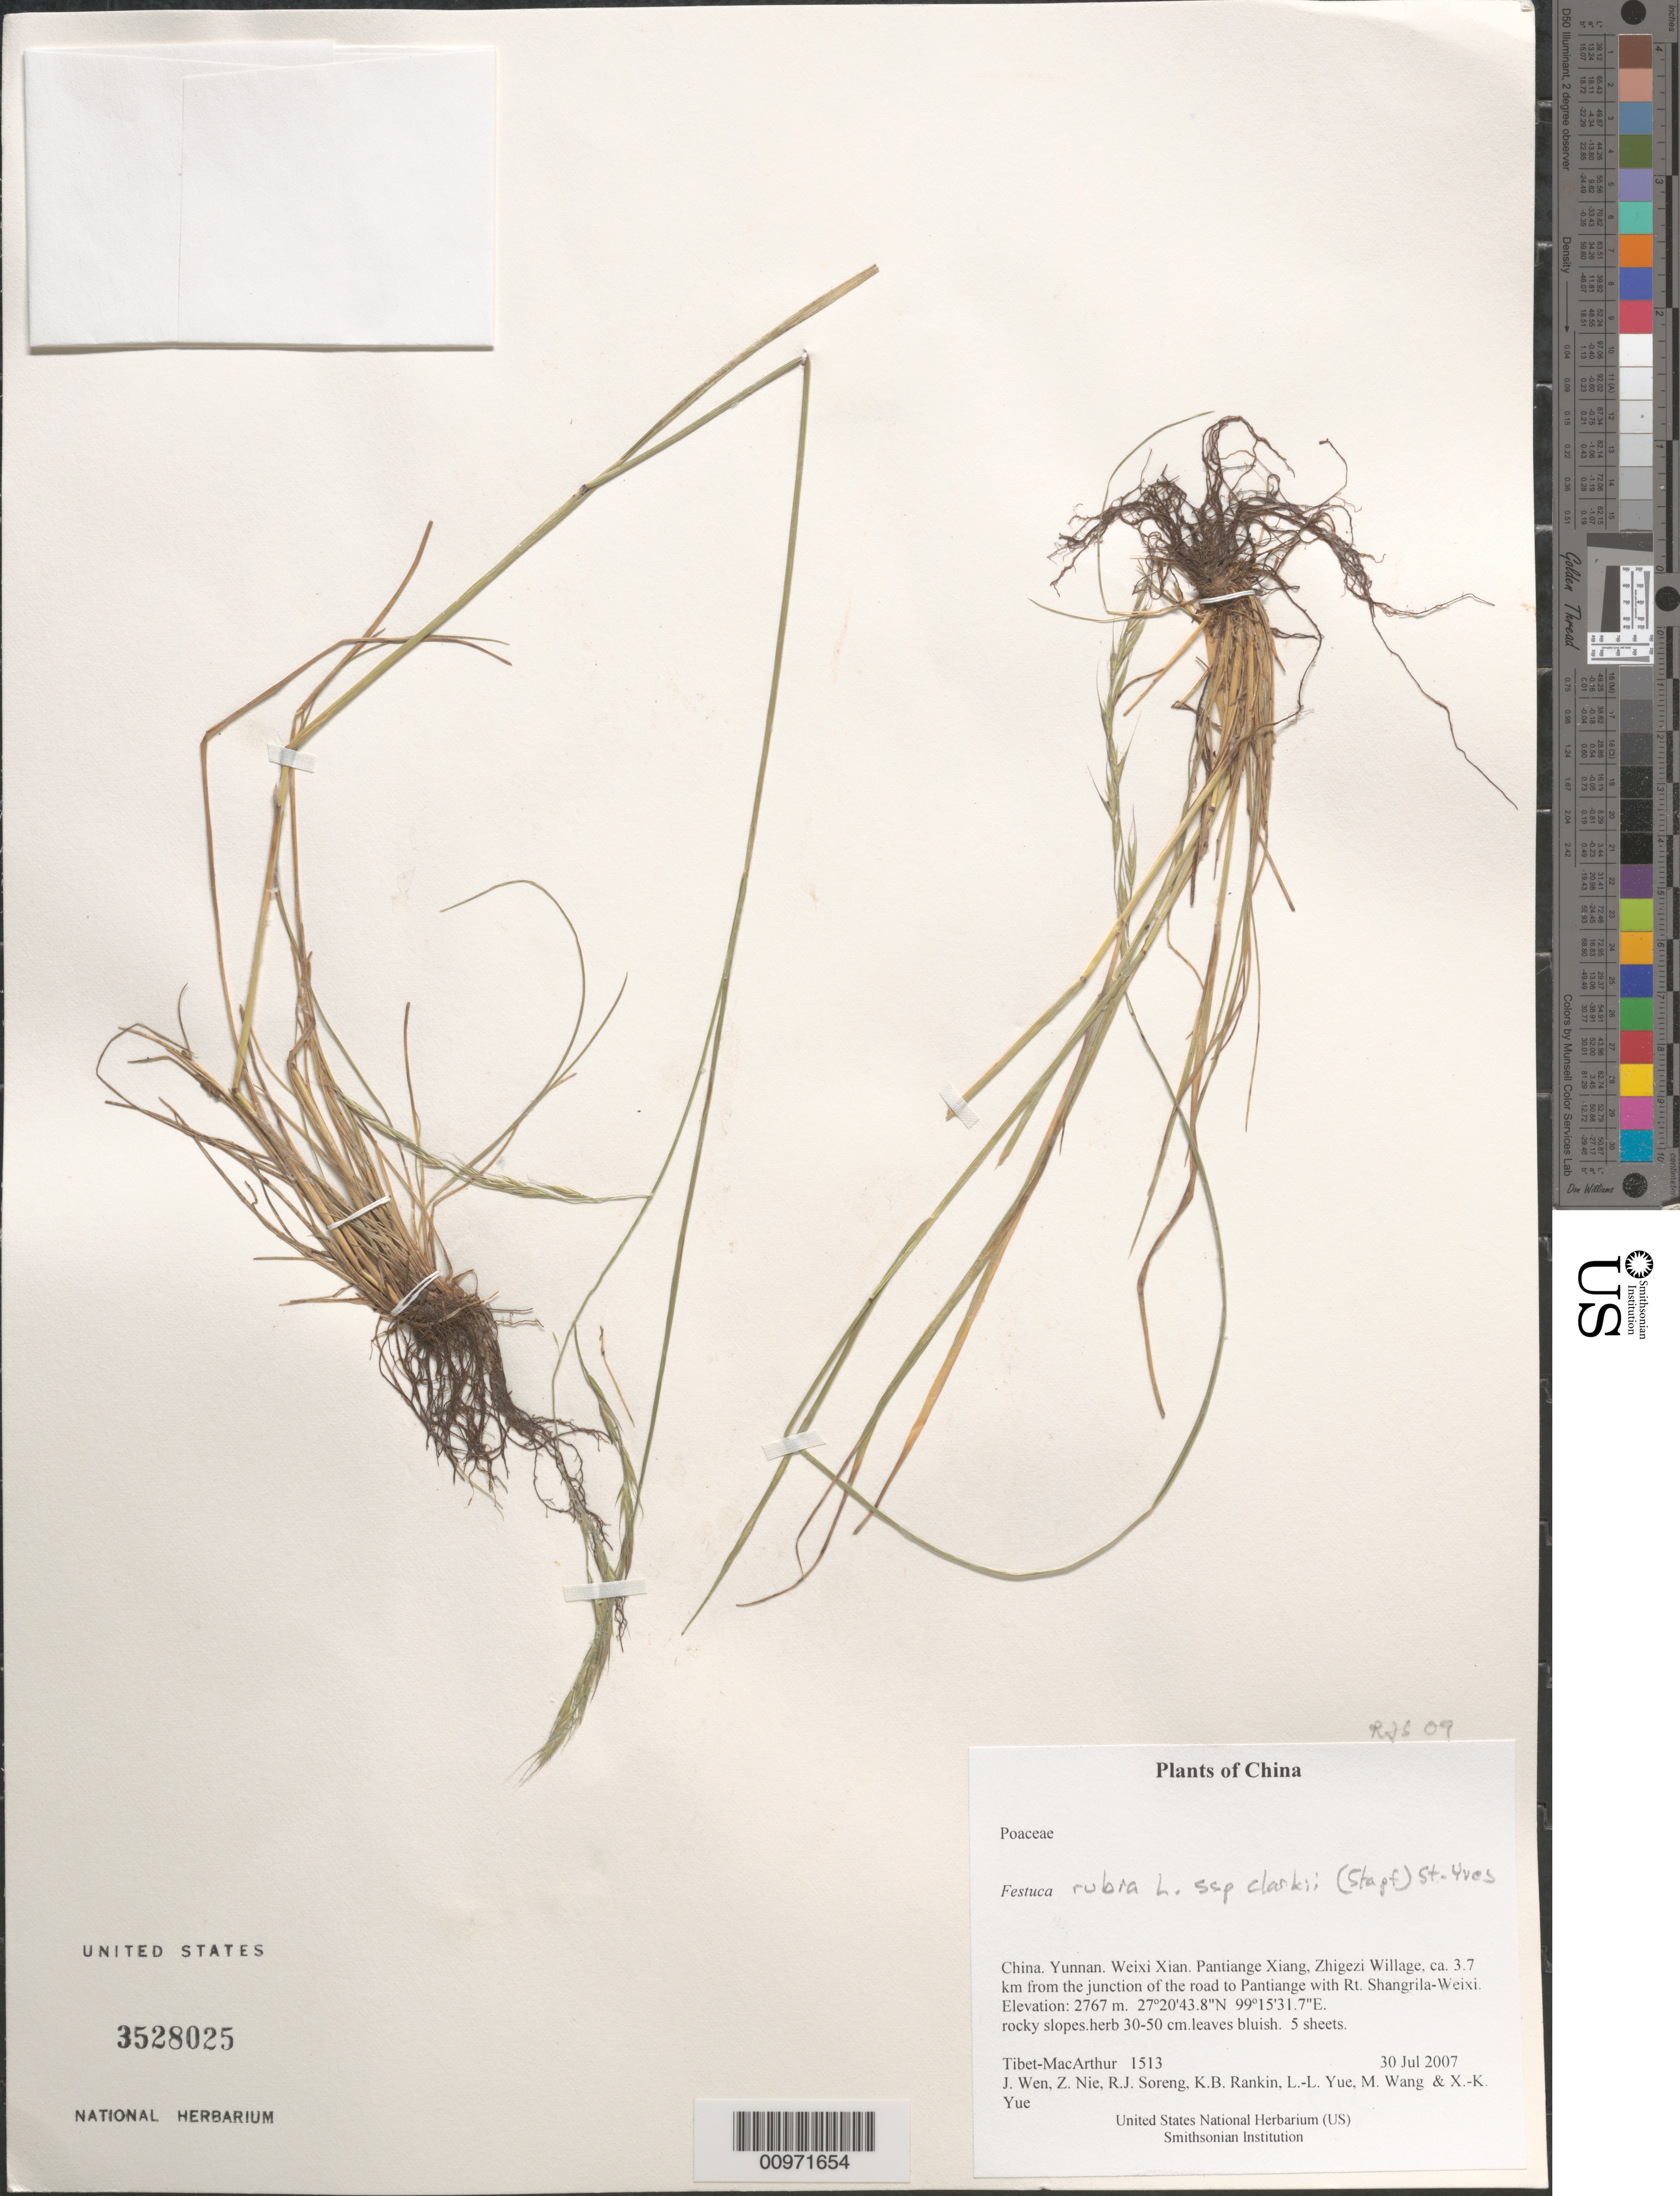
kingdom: Plantae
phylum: Tracheophyta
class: Liliopsida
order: Poales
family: Poaceae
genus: Festuca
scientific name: Festuca rubra subsp. clarkei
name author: (Stapf) St.-Yves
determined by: Soreng, Robert J., Research Associate (BOT), Smithsonian Institution - National Museum of Natural History (UNITED STATES)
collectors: Tibet-MacArthur, J. Wen, Z. Nie, R. J. Soreng, K. Rankin, L. Yue, M. Wang & X. Yue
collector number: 1513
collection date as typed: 30 Jul 2007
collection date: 2007-07-30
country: China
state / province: Yunnan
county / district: Weixi Xian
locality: Pantiange Xiang, Zhigezi Willage, ca. 3.7 km from the junction of the road to Pantiange with Rt. Shangrila-Weixi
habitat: rocky slopes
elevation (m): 2767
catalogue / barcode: US 3528025